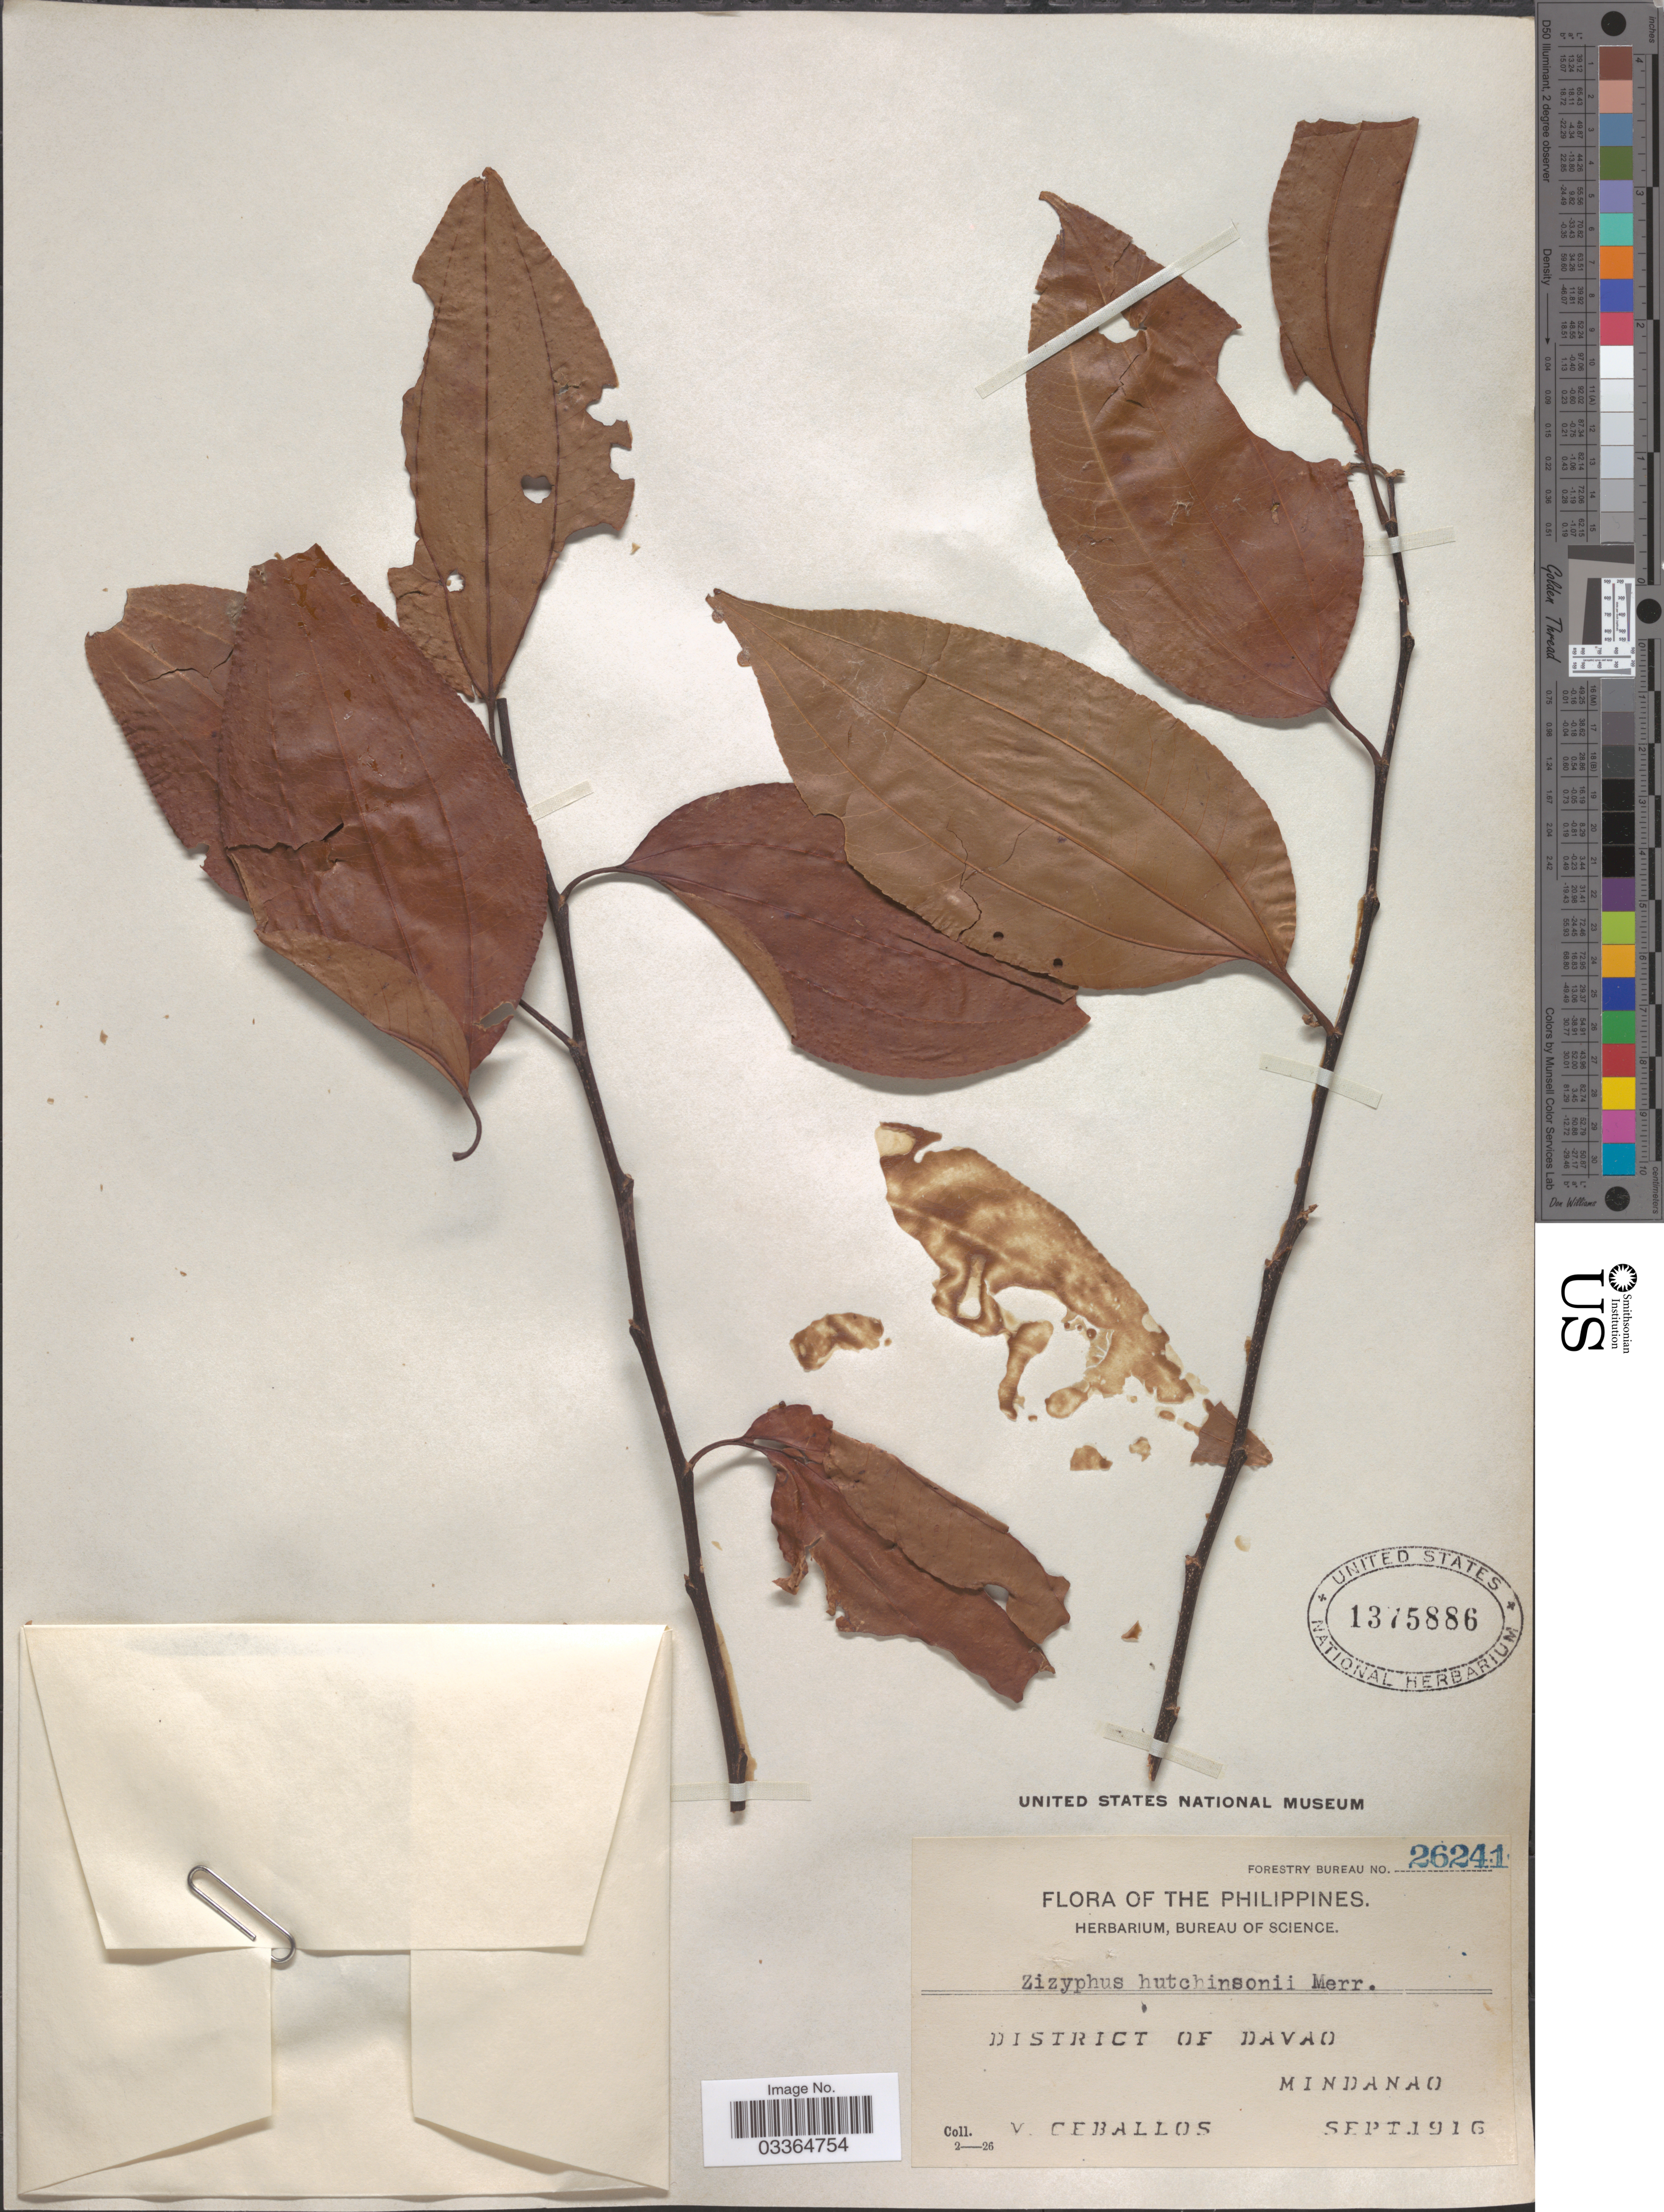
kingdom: Plantae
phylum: Tracheophyta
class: Magnoliopsida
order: Rosales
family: Rhamnaceae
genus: Ziziphus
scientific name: Ziziphus hutchinsonii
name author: Merr.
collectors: V. Ceballos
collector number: Forestry Bureau 26241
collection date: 1916-09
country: Philippines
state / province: Davao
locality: District of Davao. Mindanao.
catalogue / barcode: US 1375886